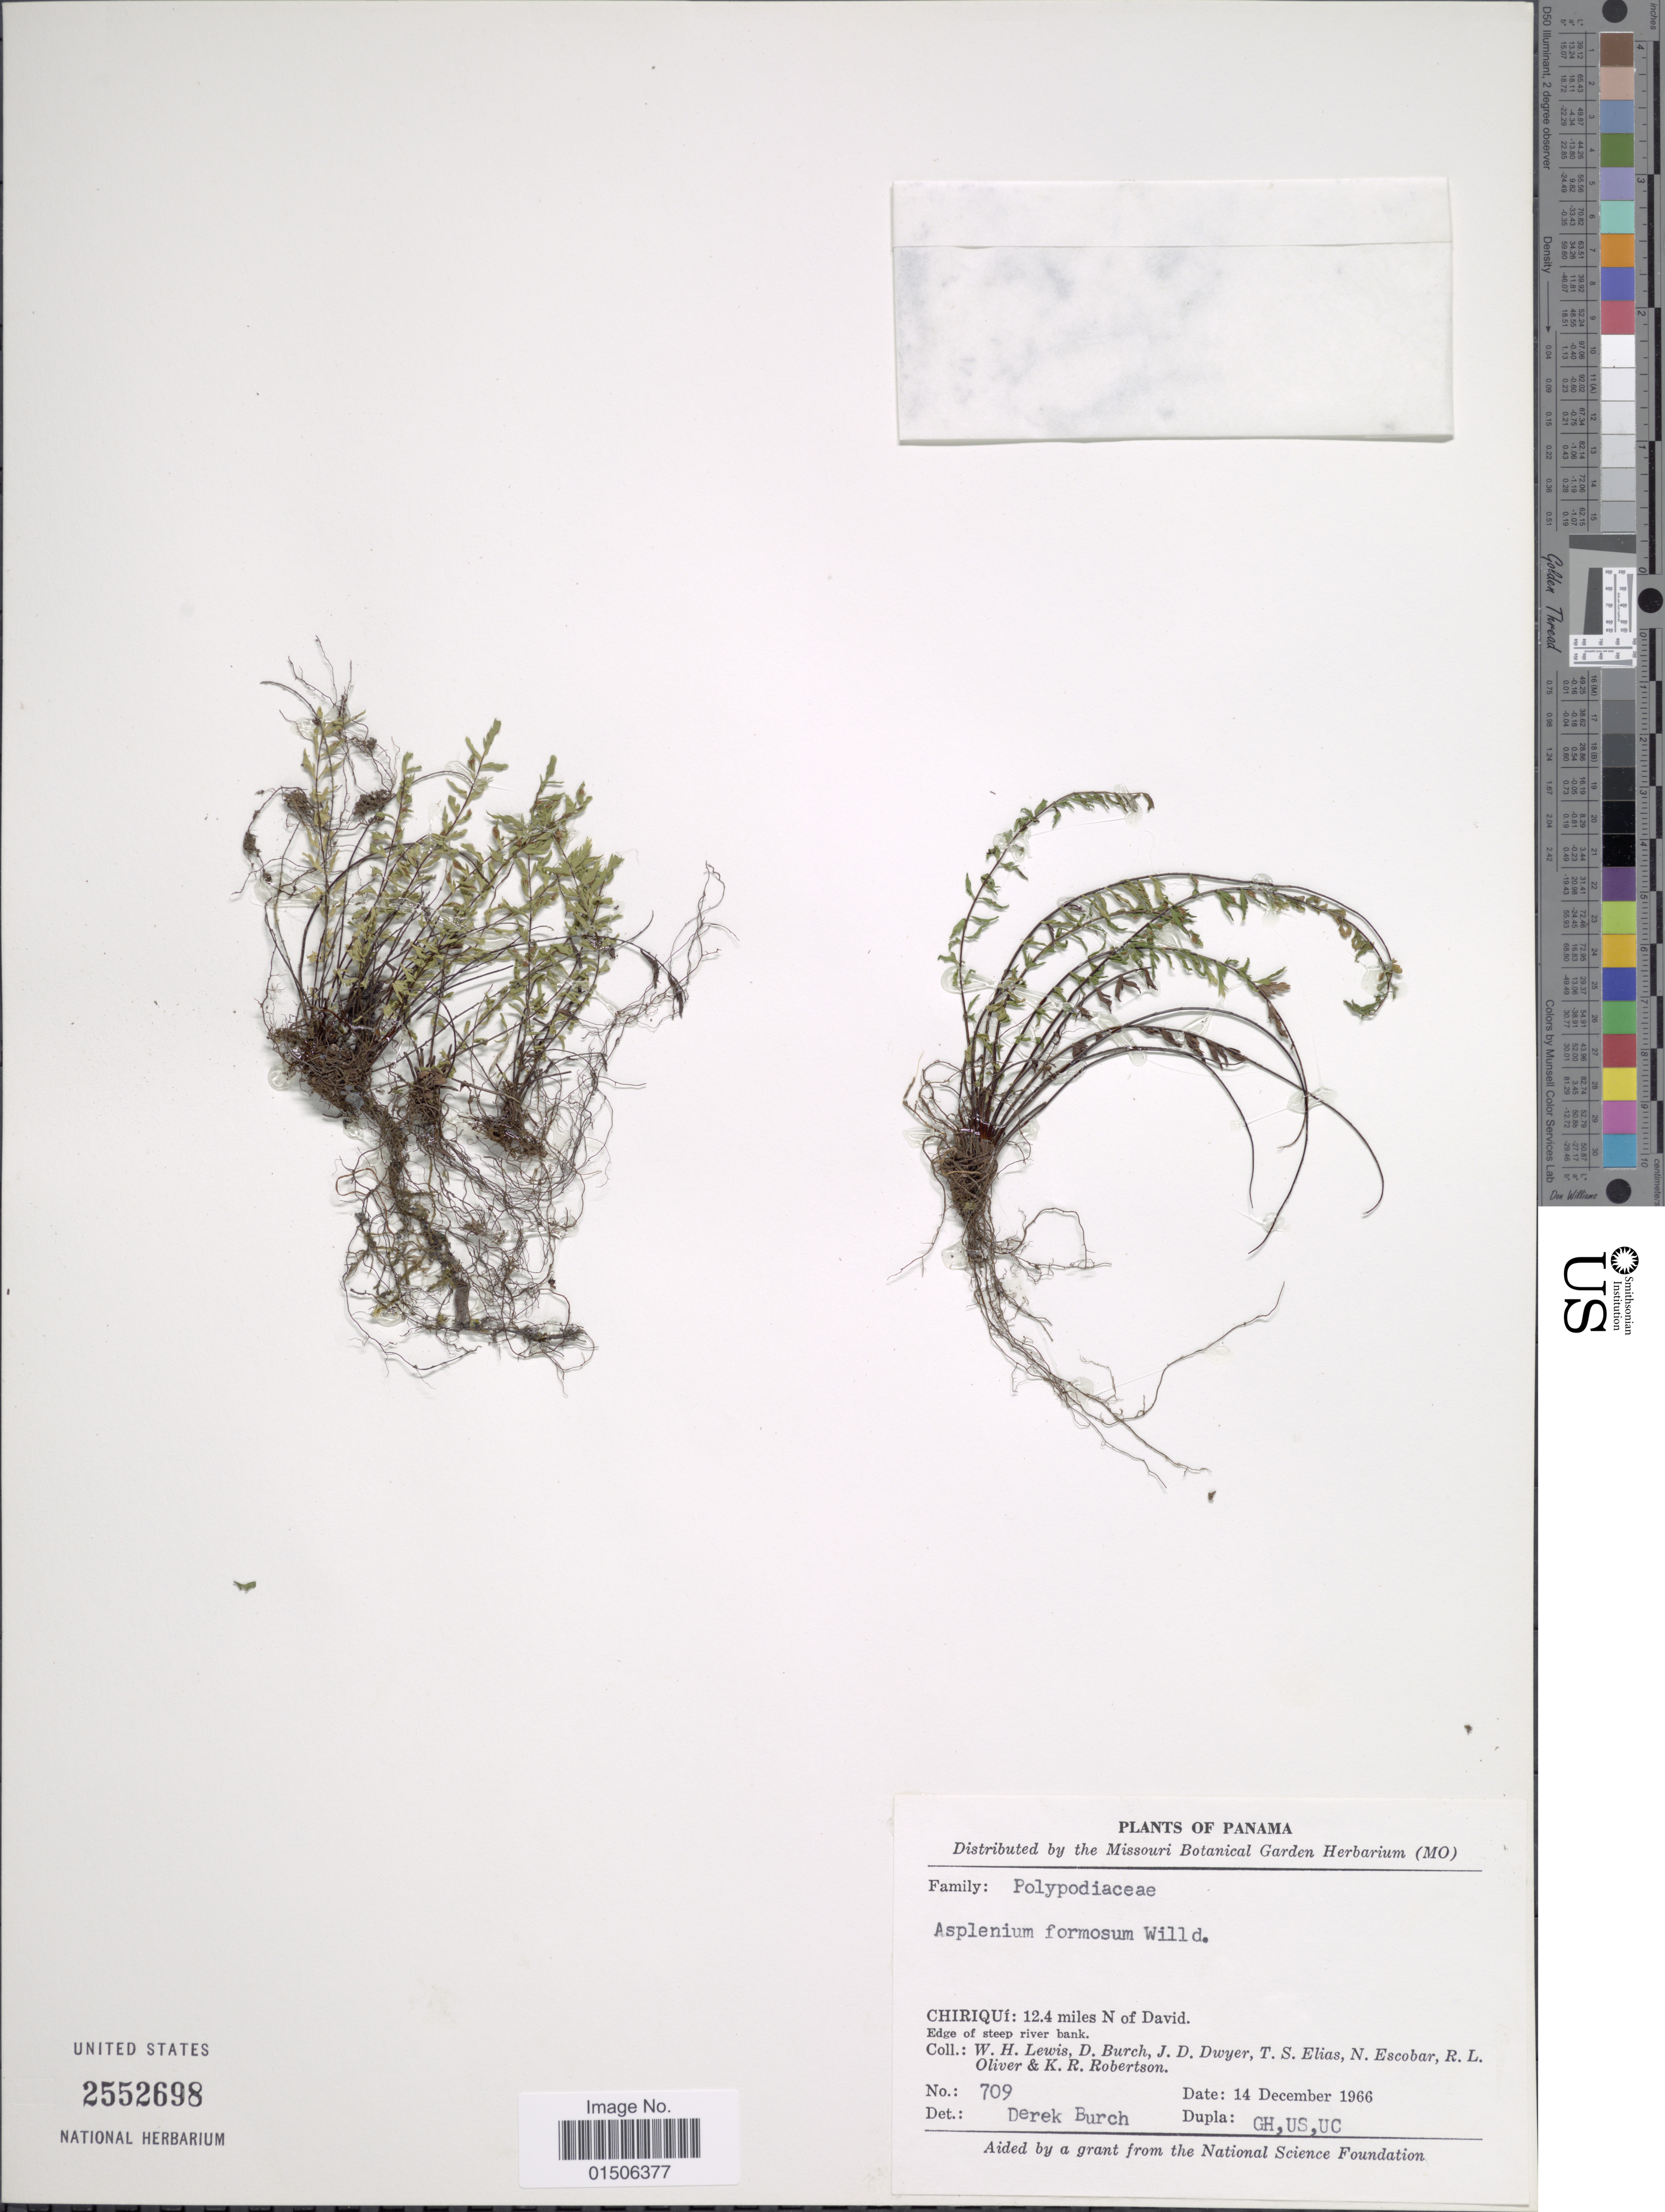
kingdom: Plantae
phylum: Tracheophyta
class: Polypodiopsida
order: Polypodiales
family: Aspleniaceae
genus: Asplenium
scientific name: Asplenium formosum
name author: Willd.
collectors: W. H. Lewis, D. Burch, J. D. Dwyer, T. S. Elias & et al.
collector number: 709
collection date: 1966-12-14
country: Panama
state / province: Chiriqui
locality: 12.4 miles N of David, Edge of steep river bank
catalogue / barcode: US 2552698